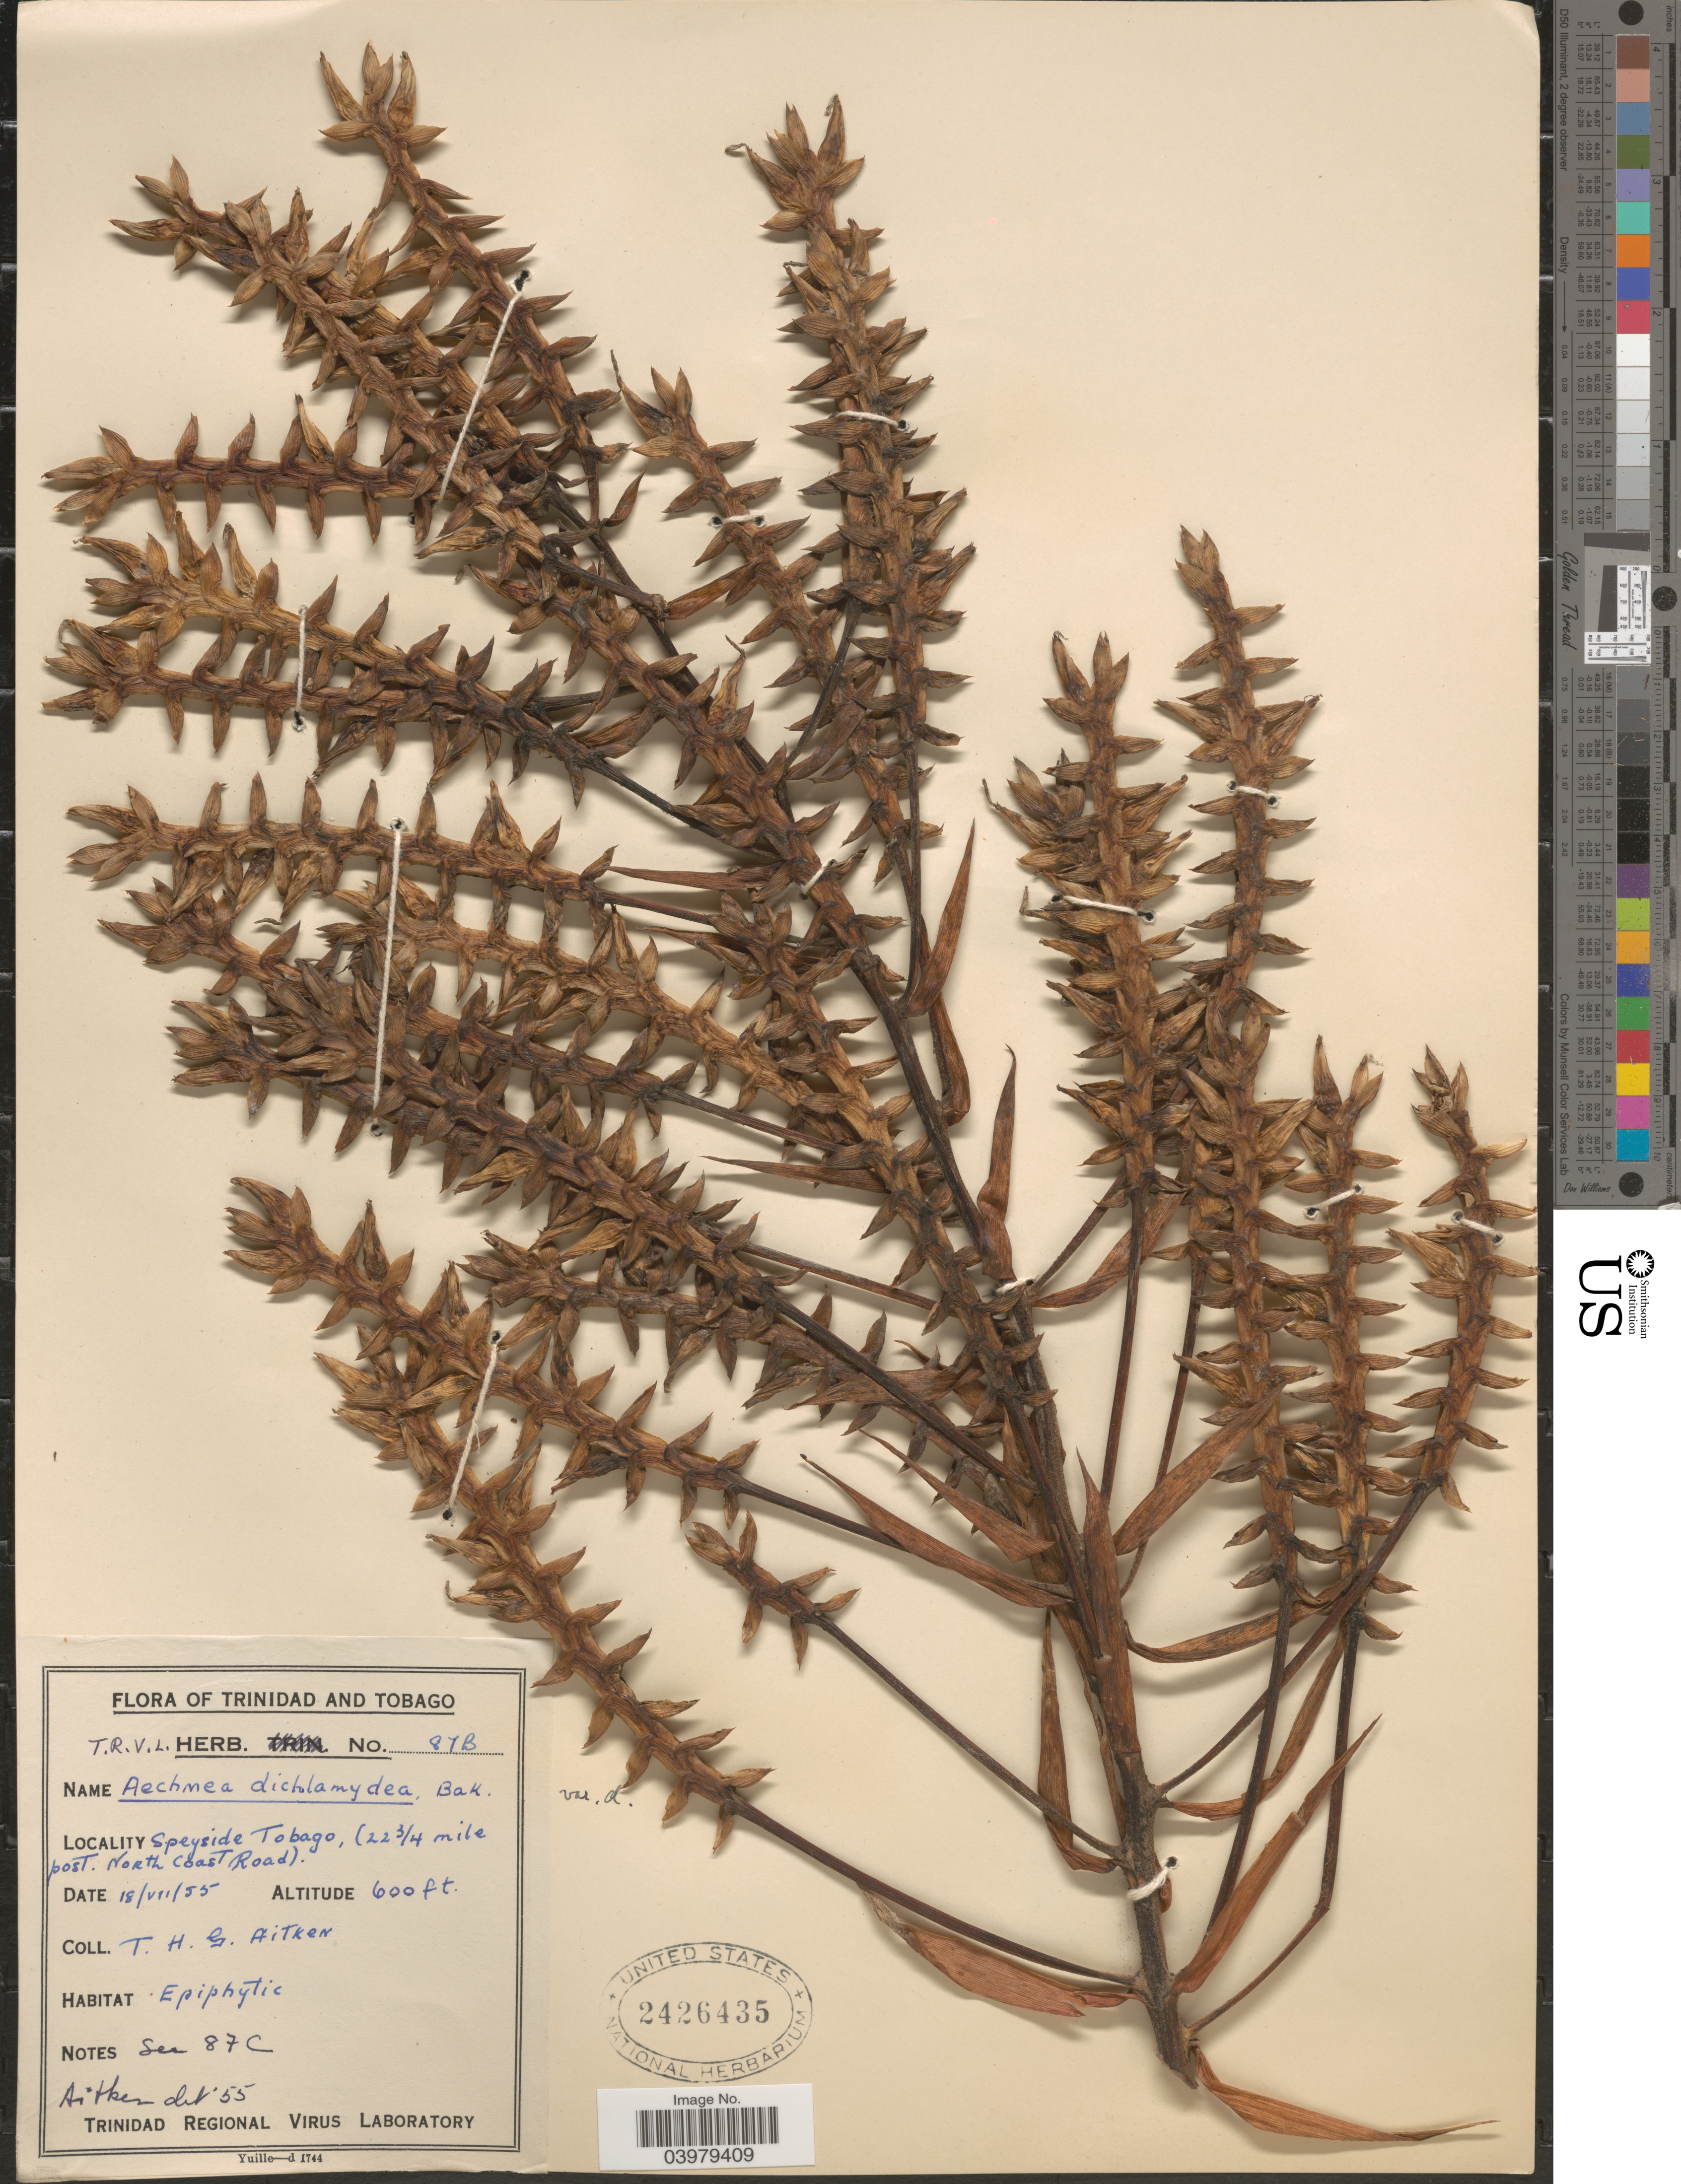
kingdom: Plantae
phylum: Tracheophyta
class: Liliopsida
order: Poales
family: Bromeliaceae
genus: Aechmea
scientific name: Aechmea dichlamydea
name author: Baker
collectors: T. Aitken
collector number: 87B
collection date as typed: Transcribed d/m/y: 18/7/55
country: Trinidad and Tobago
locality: Speyside Tobago, (22 3/4 mile post. North Coast Road).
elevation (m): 183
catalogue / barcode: US 2426435